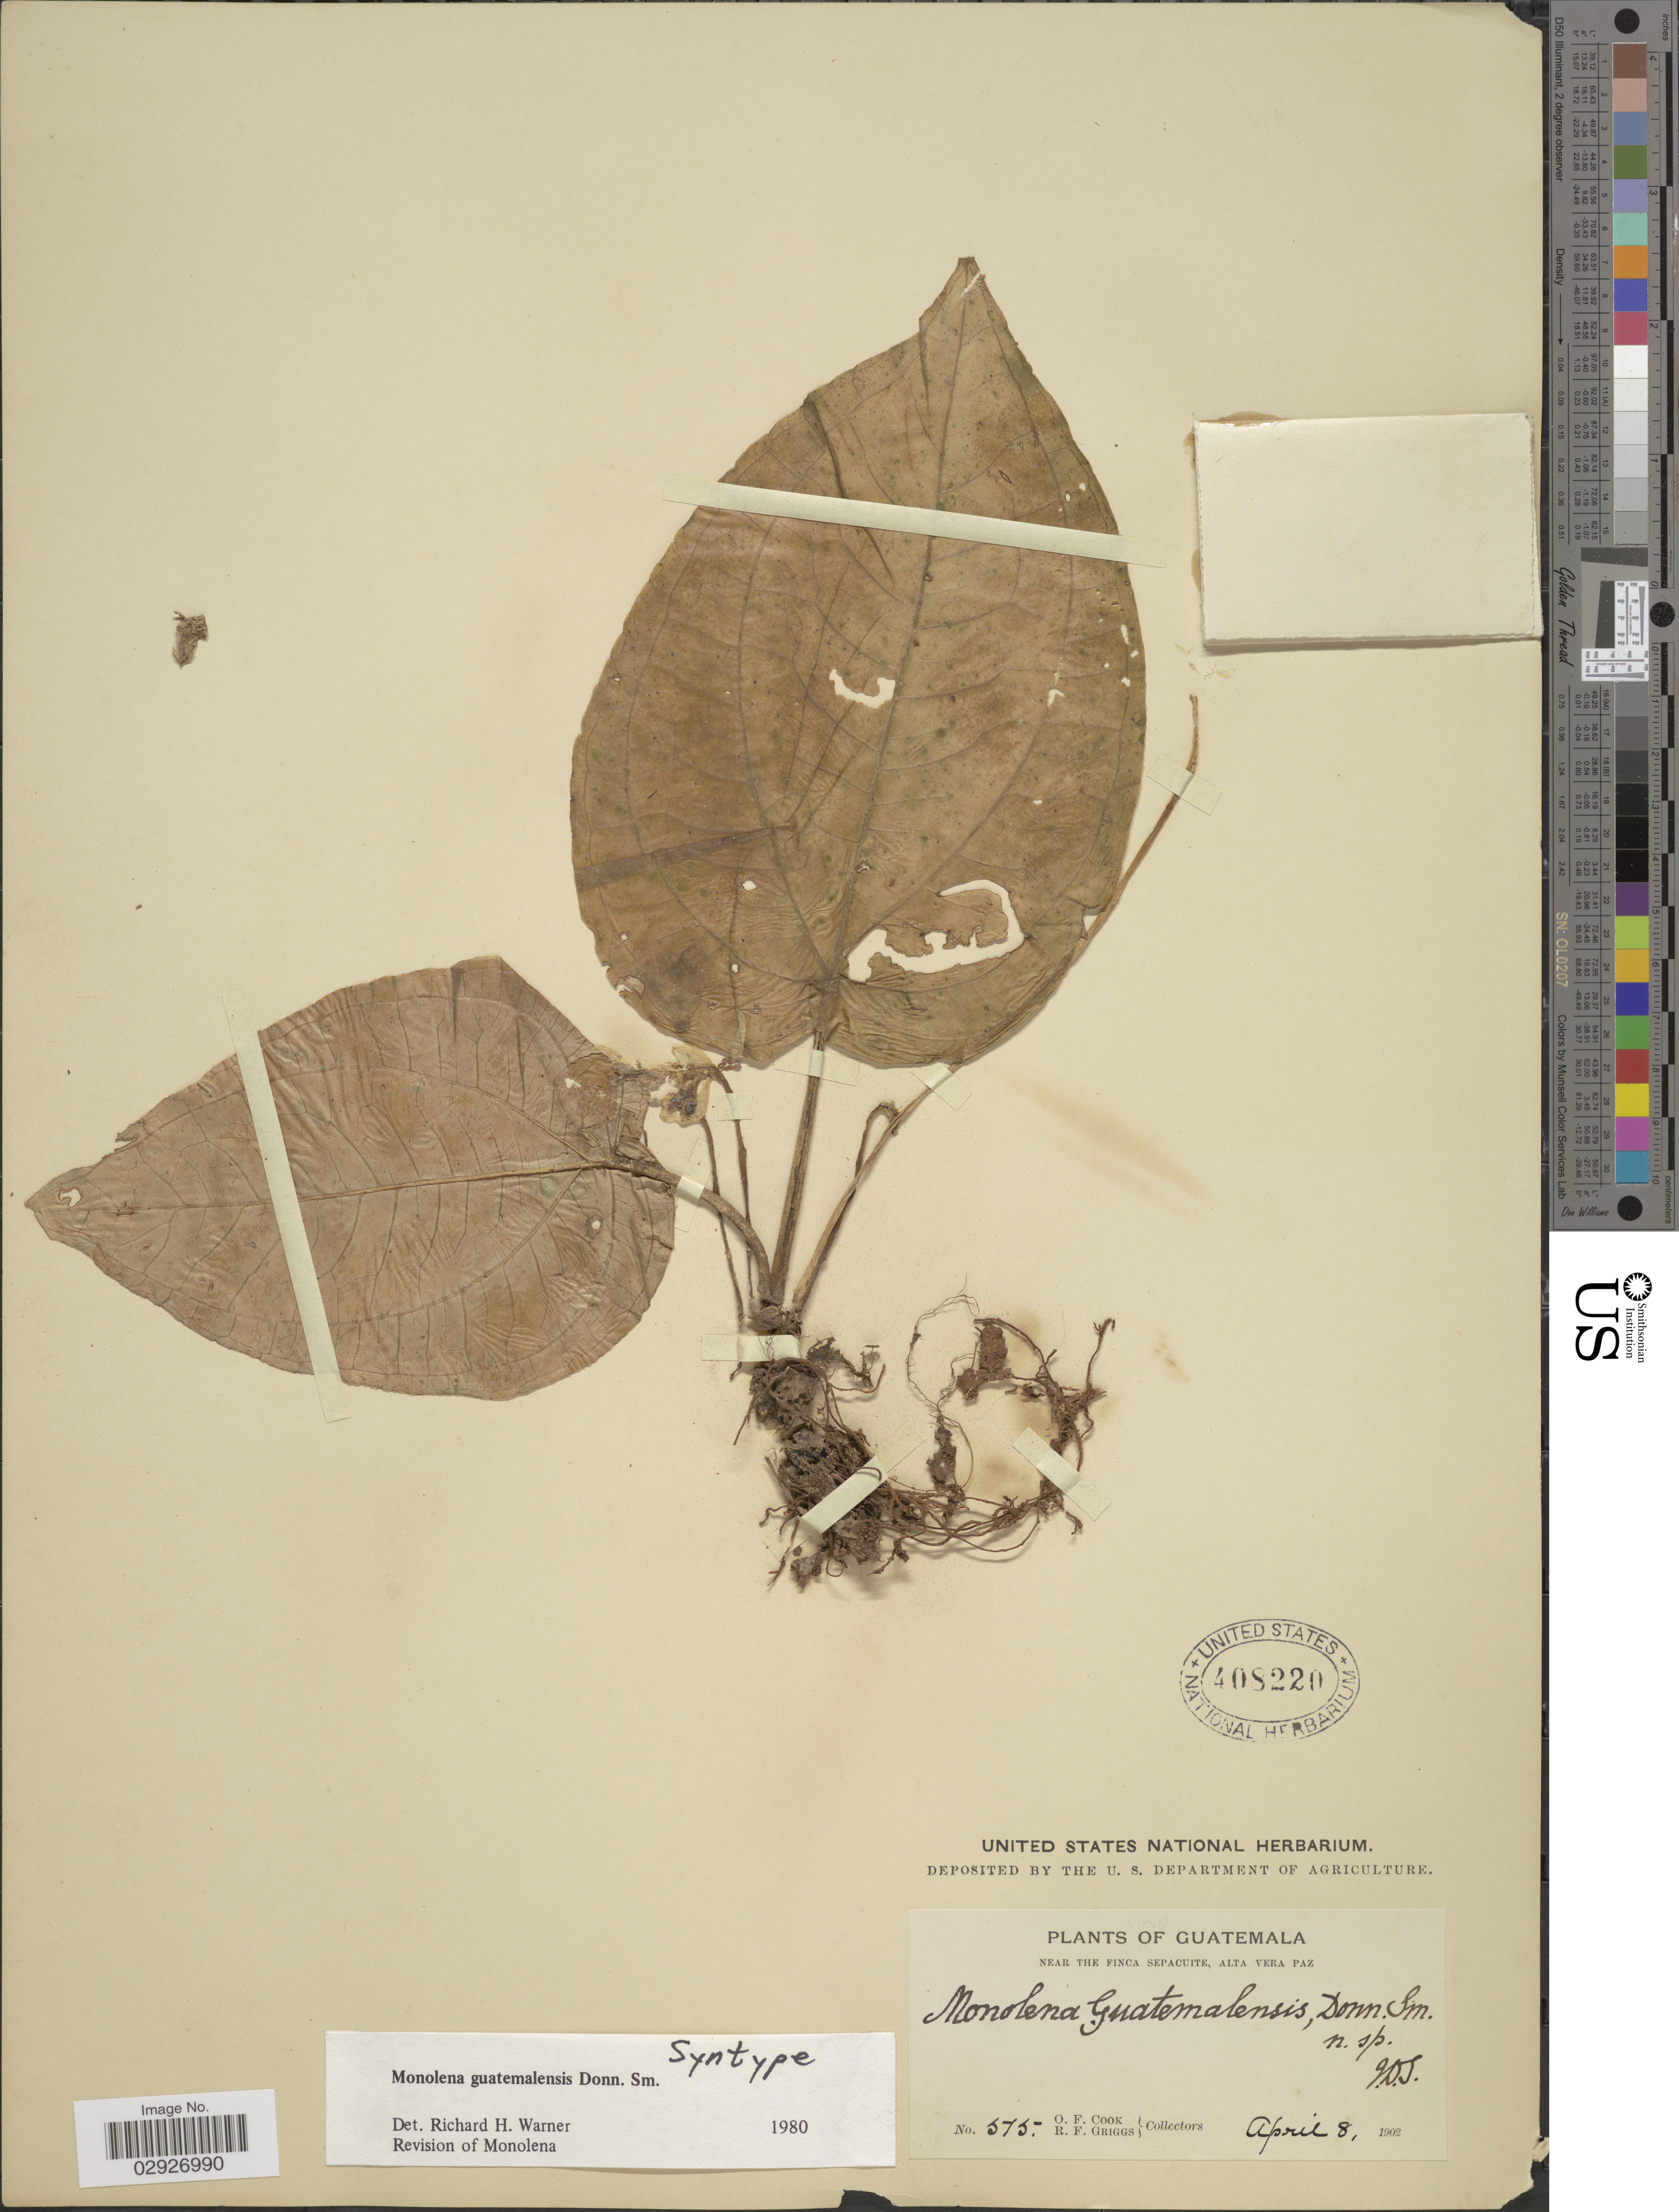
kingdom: Plantae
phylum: Tracheophyta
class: Magnoliopsida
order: Myrtales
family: Melastomataceae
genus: Monolena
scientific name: Monolena guatemalensis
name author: Donn. Sm.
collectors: O. F. Cook & R. F. Griggs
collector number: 515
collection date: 1902-04-08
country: Guatemala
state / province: Alta Verapaz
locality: Near the Finca Sepacuite, Alta Vera Paz.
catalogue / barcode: US 408220